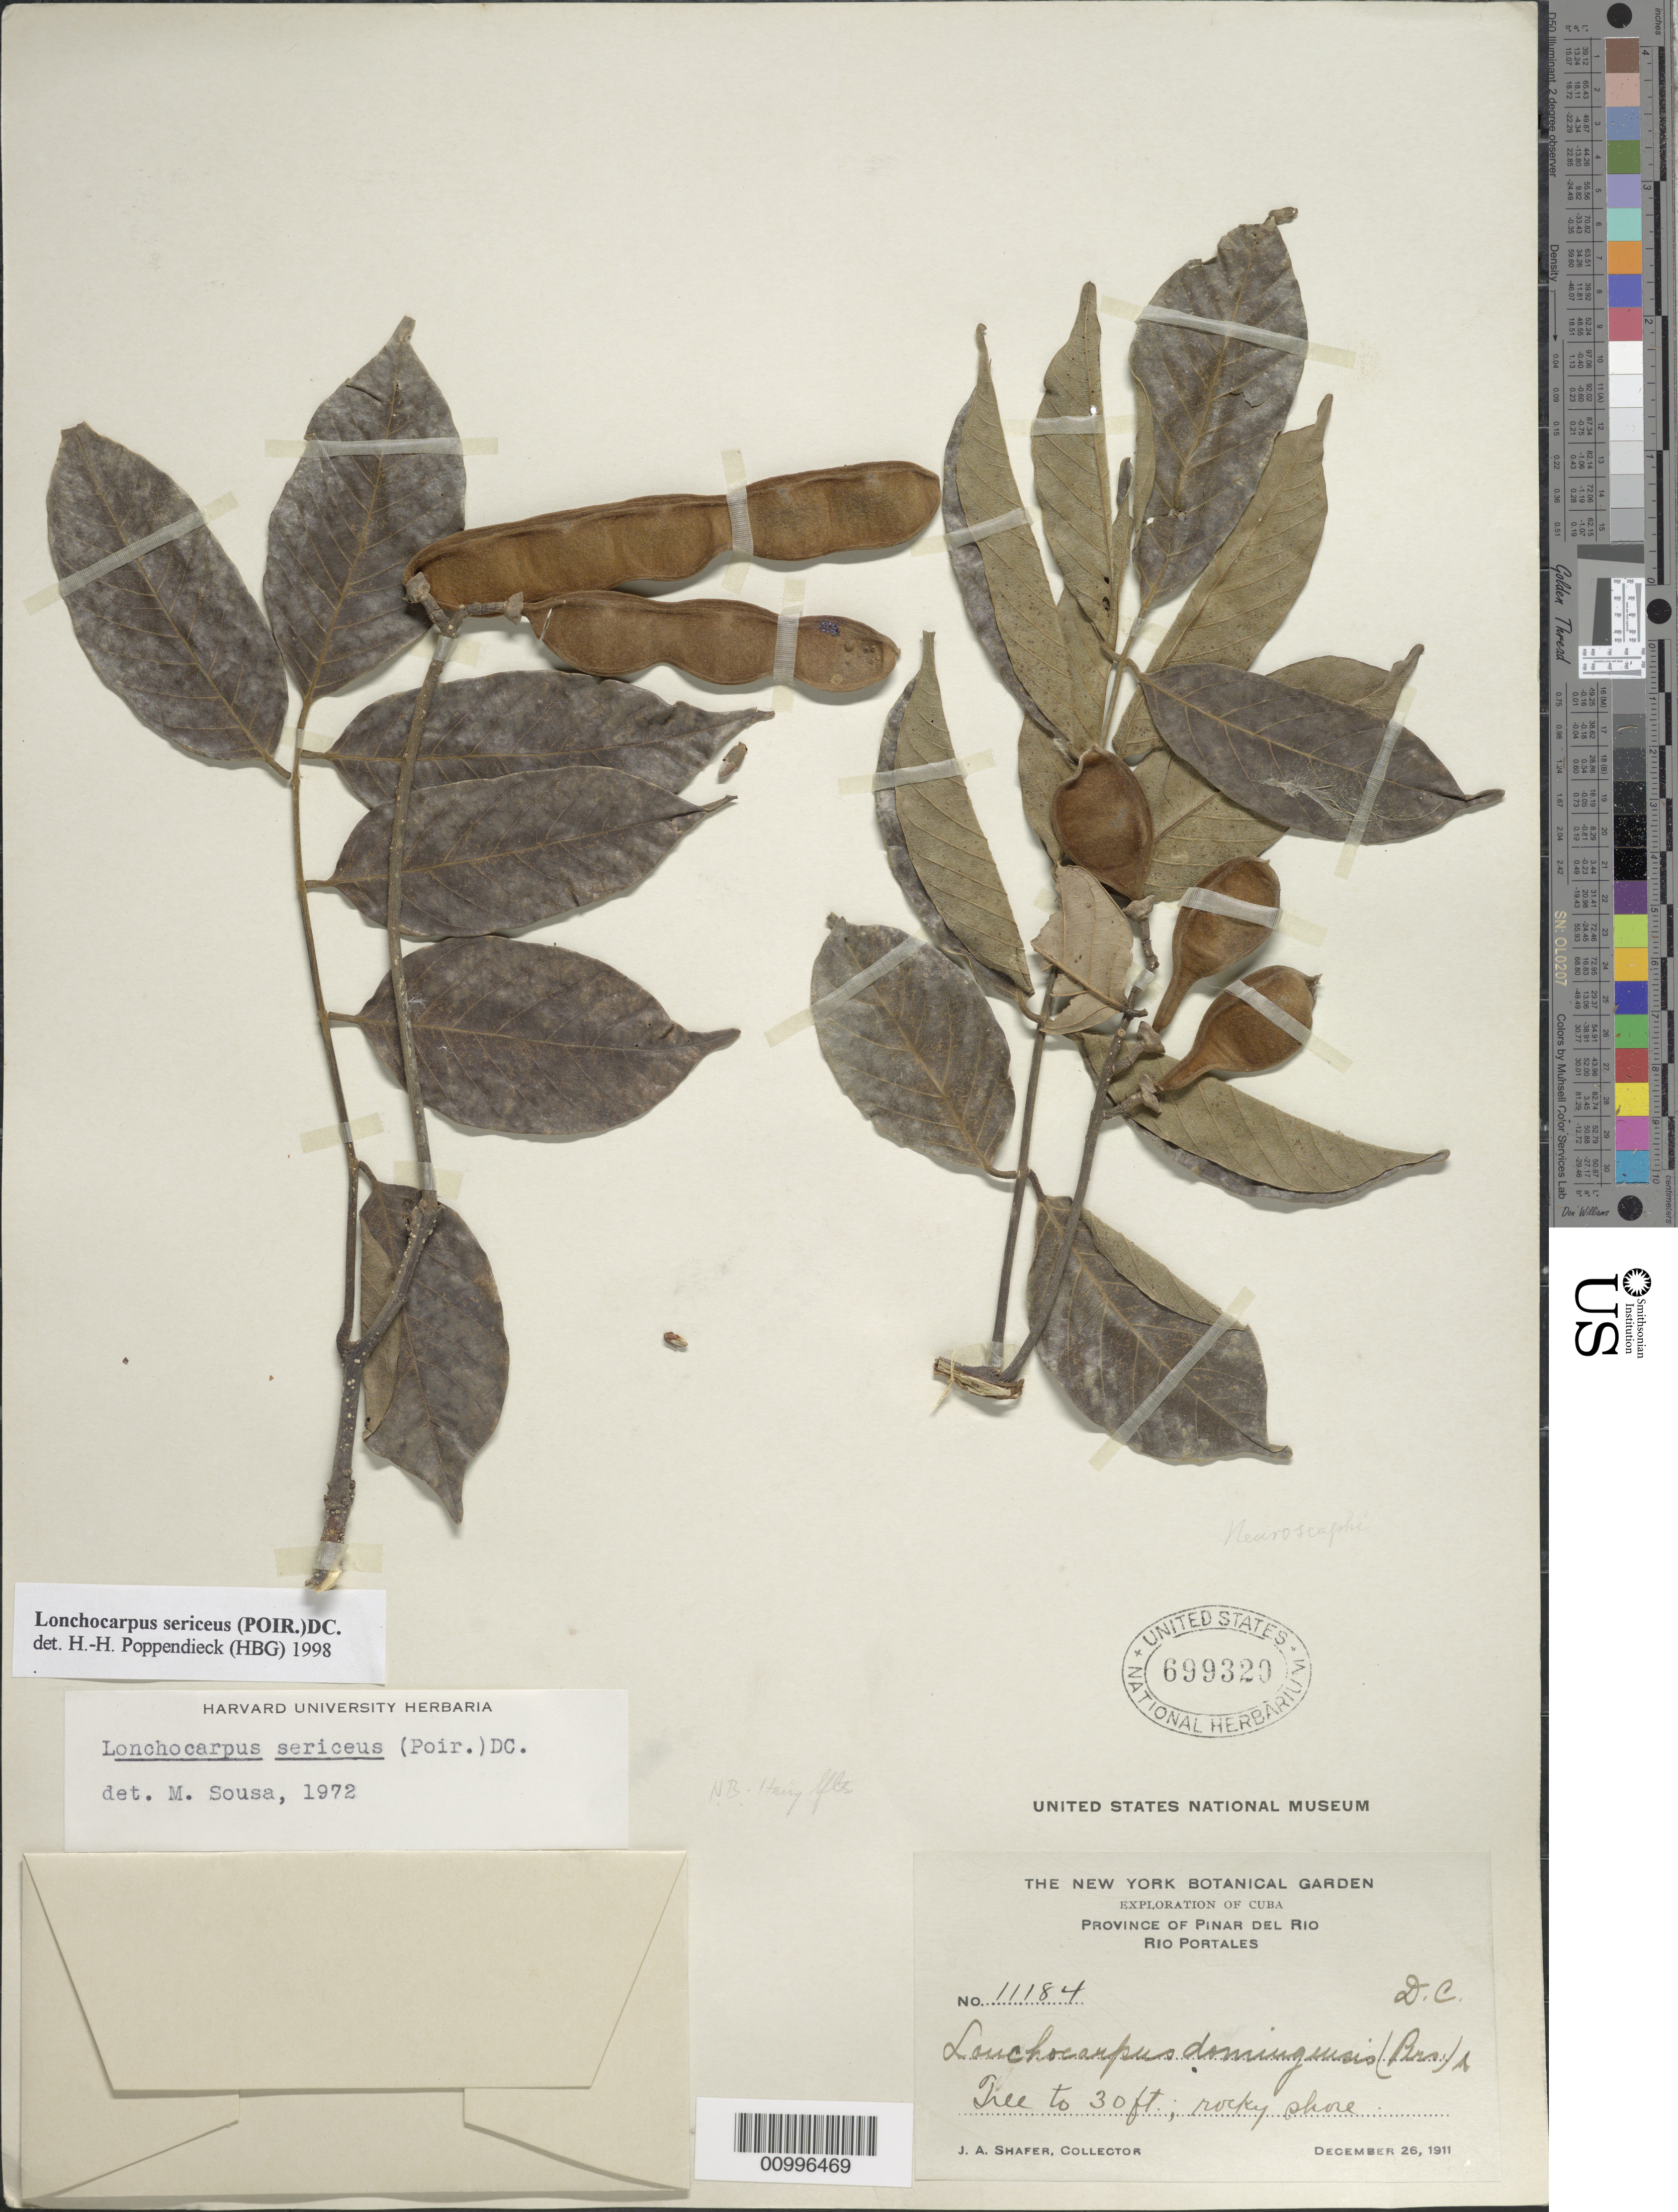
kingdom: Plantae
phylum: Tracheophyta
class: Magnoliopsida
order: Fabales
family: Fabaceae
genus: Lonchocarpus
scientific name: Lonchocarpus sericeus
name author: (Poir.) Kunth ex DC.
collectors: J. A. Shafer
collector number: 11184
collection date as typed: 26 Dec 1911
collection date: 1911-12-26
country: Cuba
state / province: Pinar del Rio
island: Cuba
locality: Pinar del Rio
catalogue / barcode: US 699320